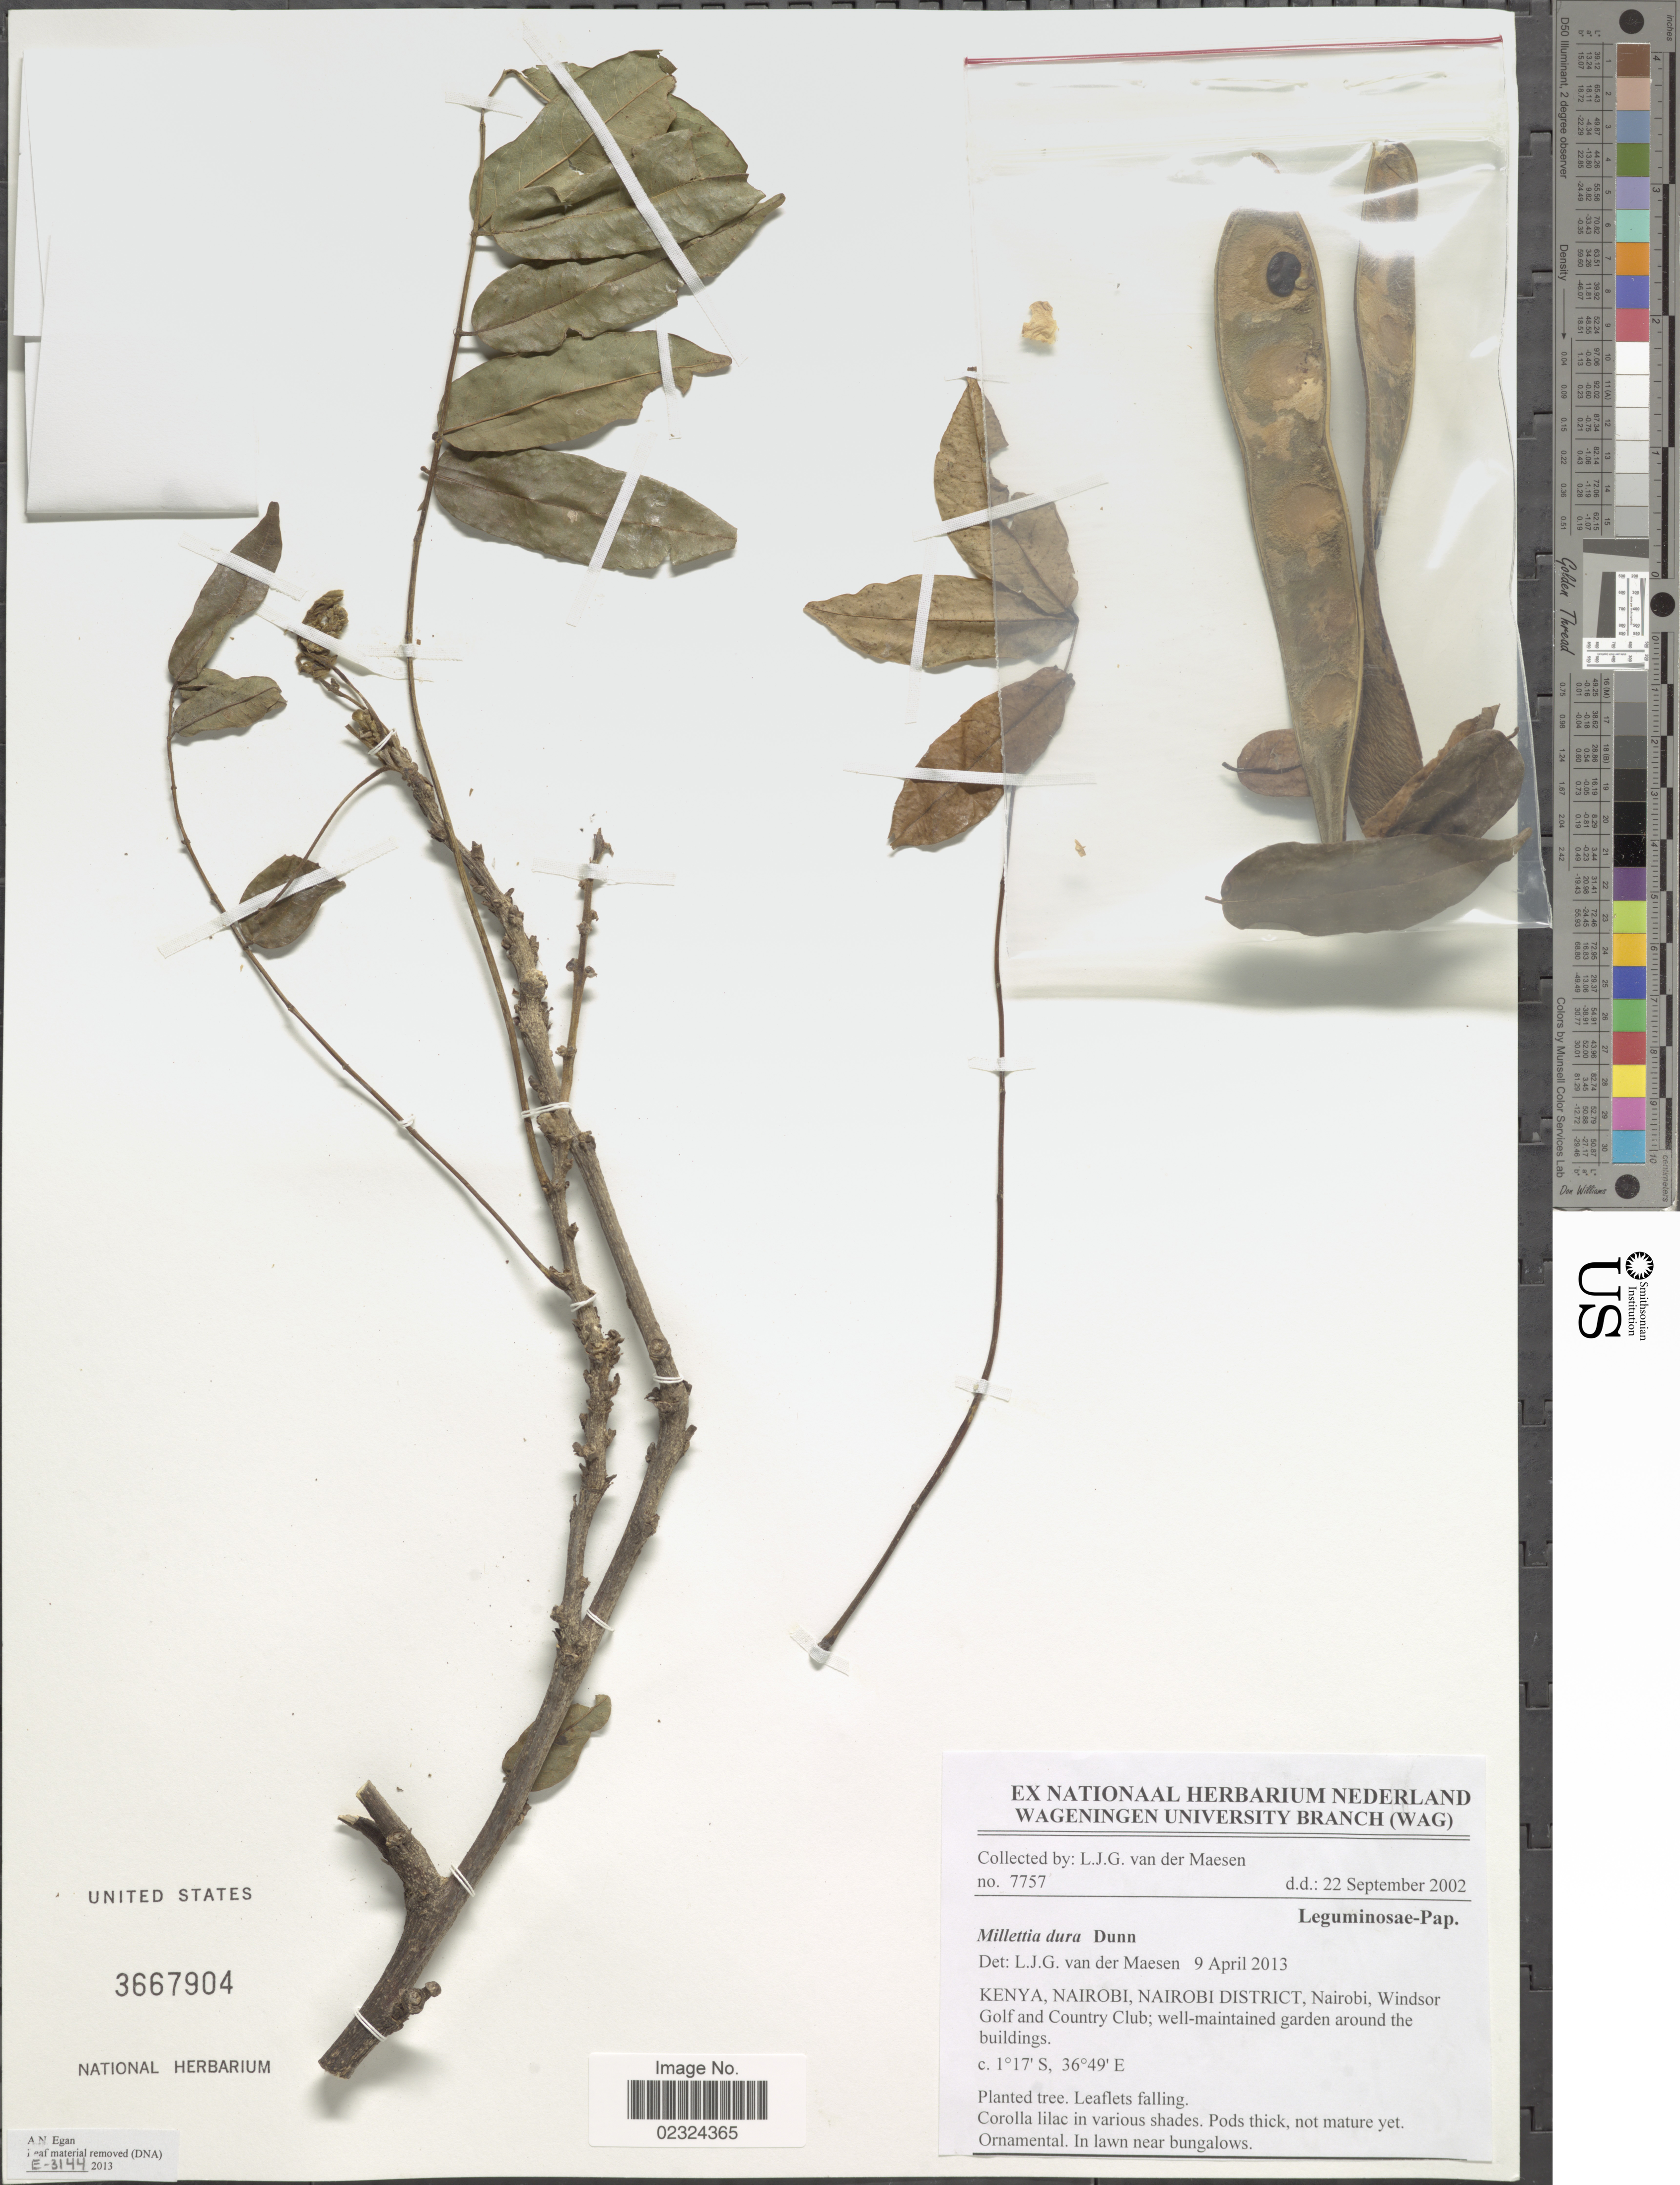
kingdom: Plantae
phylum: Tracheophyta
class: Magnoliopsida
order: Fabales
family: Fabaceae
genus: Millettia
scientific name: Millettia dura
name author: Dunn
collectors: L. van der Maesen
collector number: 7757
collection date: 2002-09-22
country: Kenya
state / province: Nairobi Area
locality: Nairobi District, Nairobi, Windsor Golf and Country Club.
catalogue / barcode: US 3667904